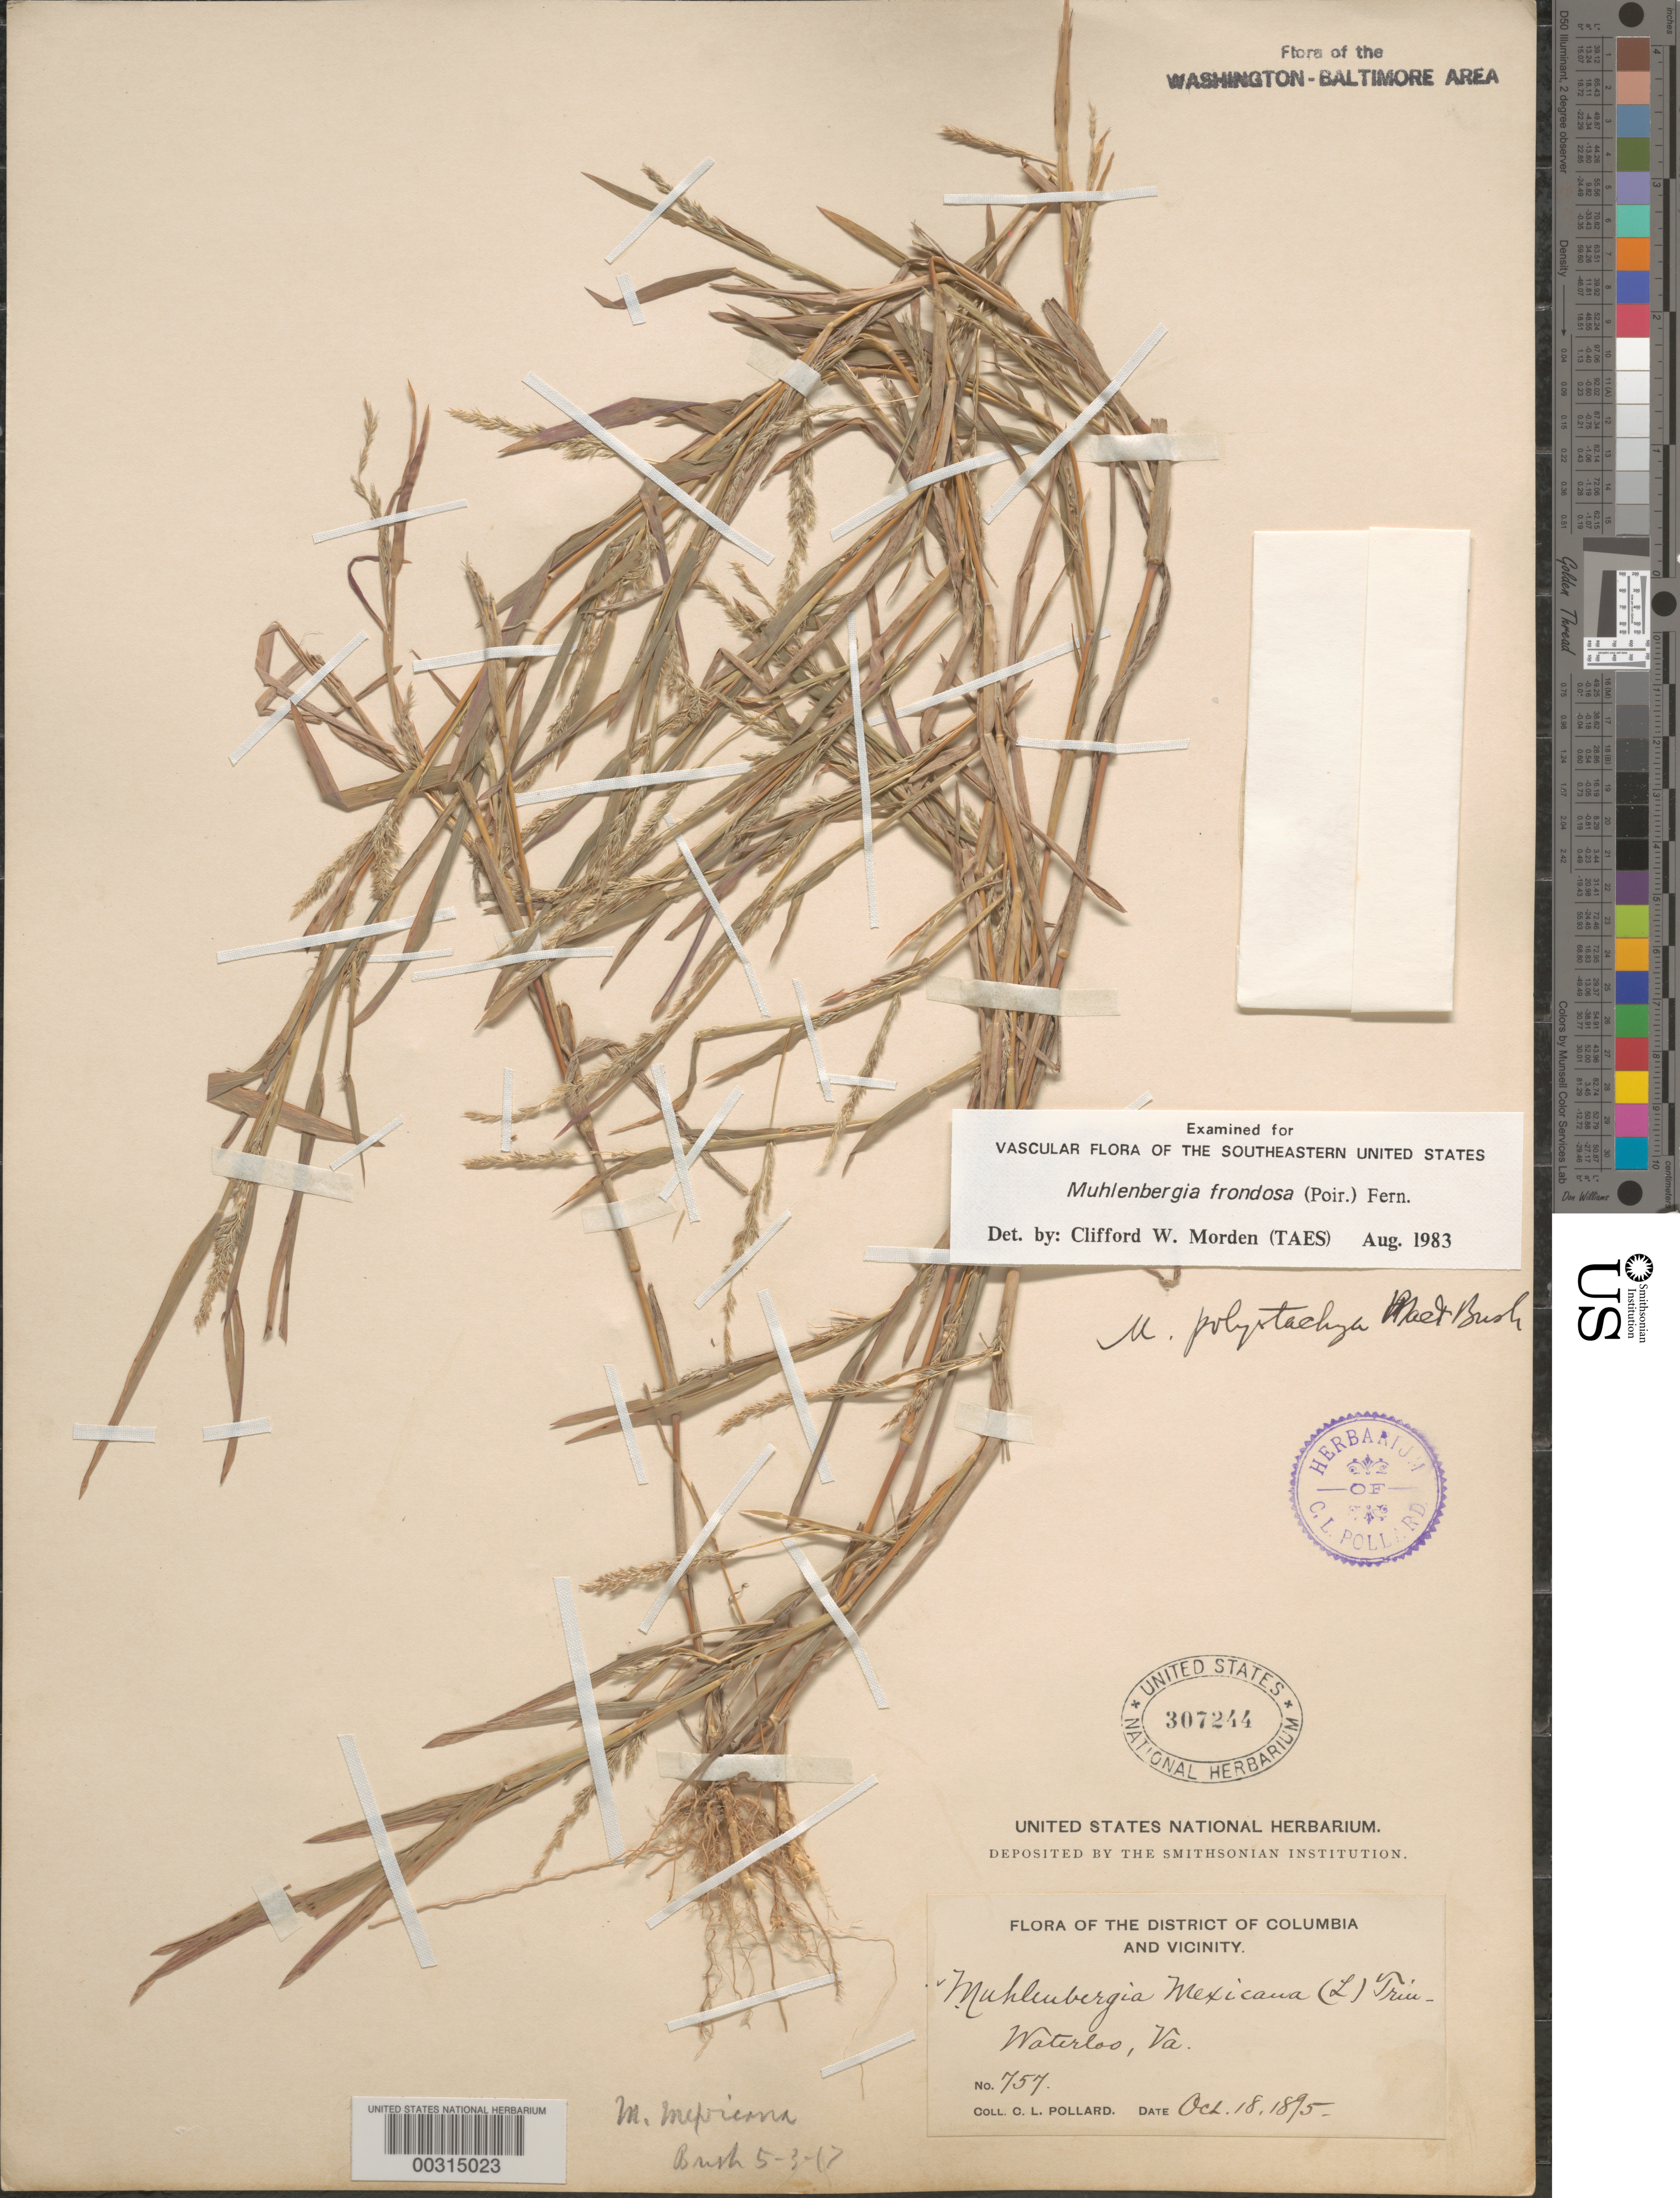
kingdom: Plantae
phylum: Tracheophyta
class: Liliopsida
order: Poales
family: Poaceae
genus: Muhlenbergia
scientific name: Muhlenbergia frondosa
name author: (Poir.) Fernald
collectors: C. L. Pollard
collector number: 757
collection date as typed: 18 Oct 1895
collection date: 1895-10-18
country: United States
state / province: Virginia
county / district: Arlington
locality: Waterloo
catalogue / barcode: US 307244